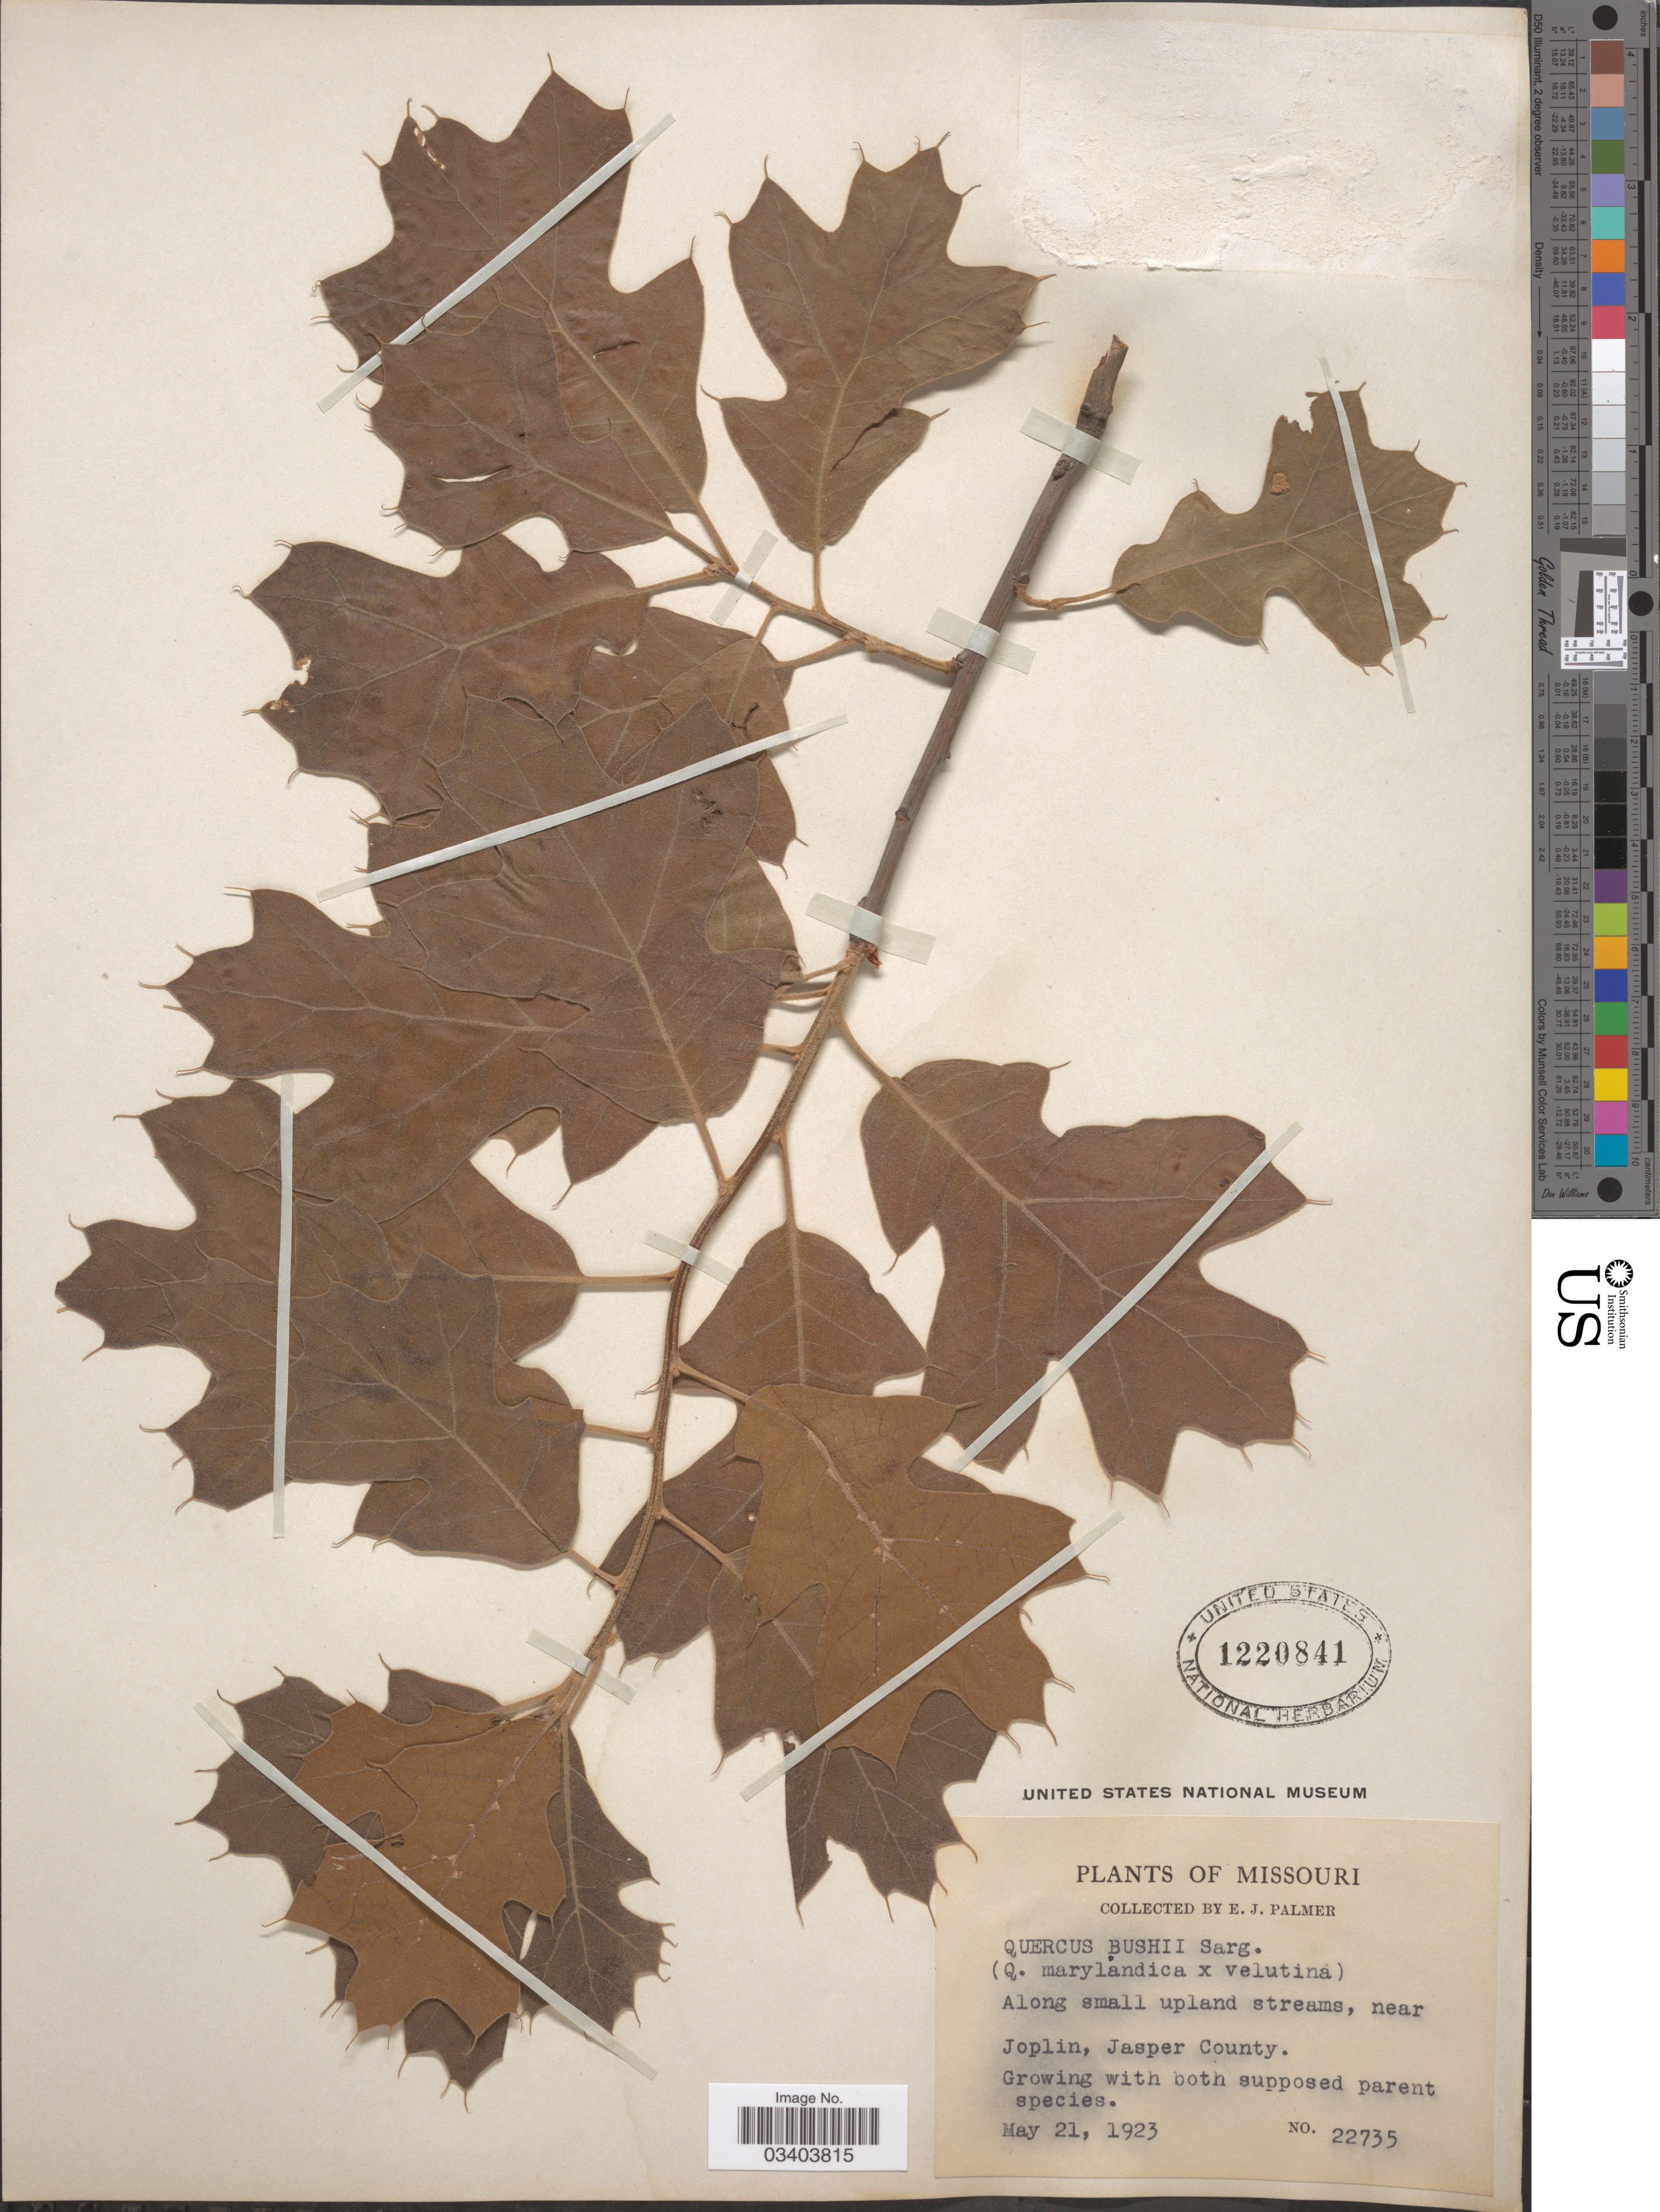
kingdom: Plantae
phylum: Tracheophyta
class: Magnoliopsida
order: Fagales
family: Fagaceae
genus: Quercus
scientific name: Quercus x bushii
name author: Sarg.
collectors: E. J. Palmer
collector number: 22735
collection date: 1923-05-21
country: United States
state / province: Missouri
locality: Along small streams, near Joplin, Jasper County.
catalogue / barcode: US 1220841